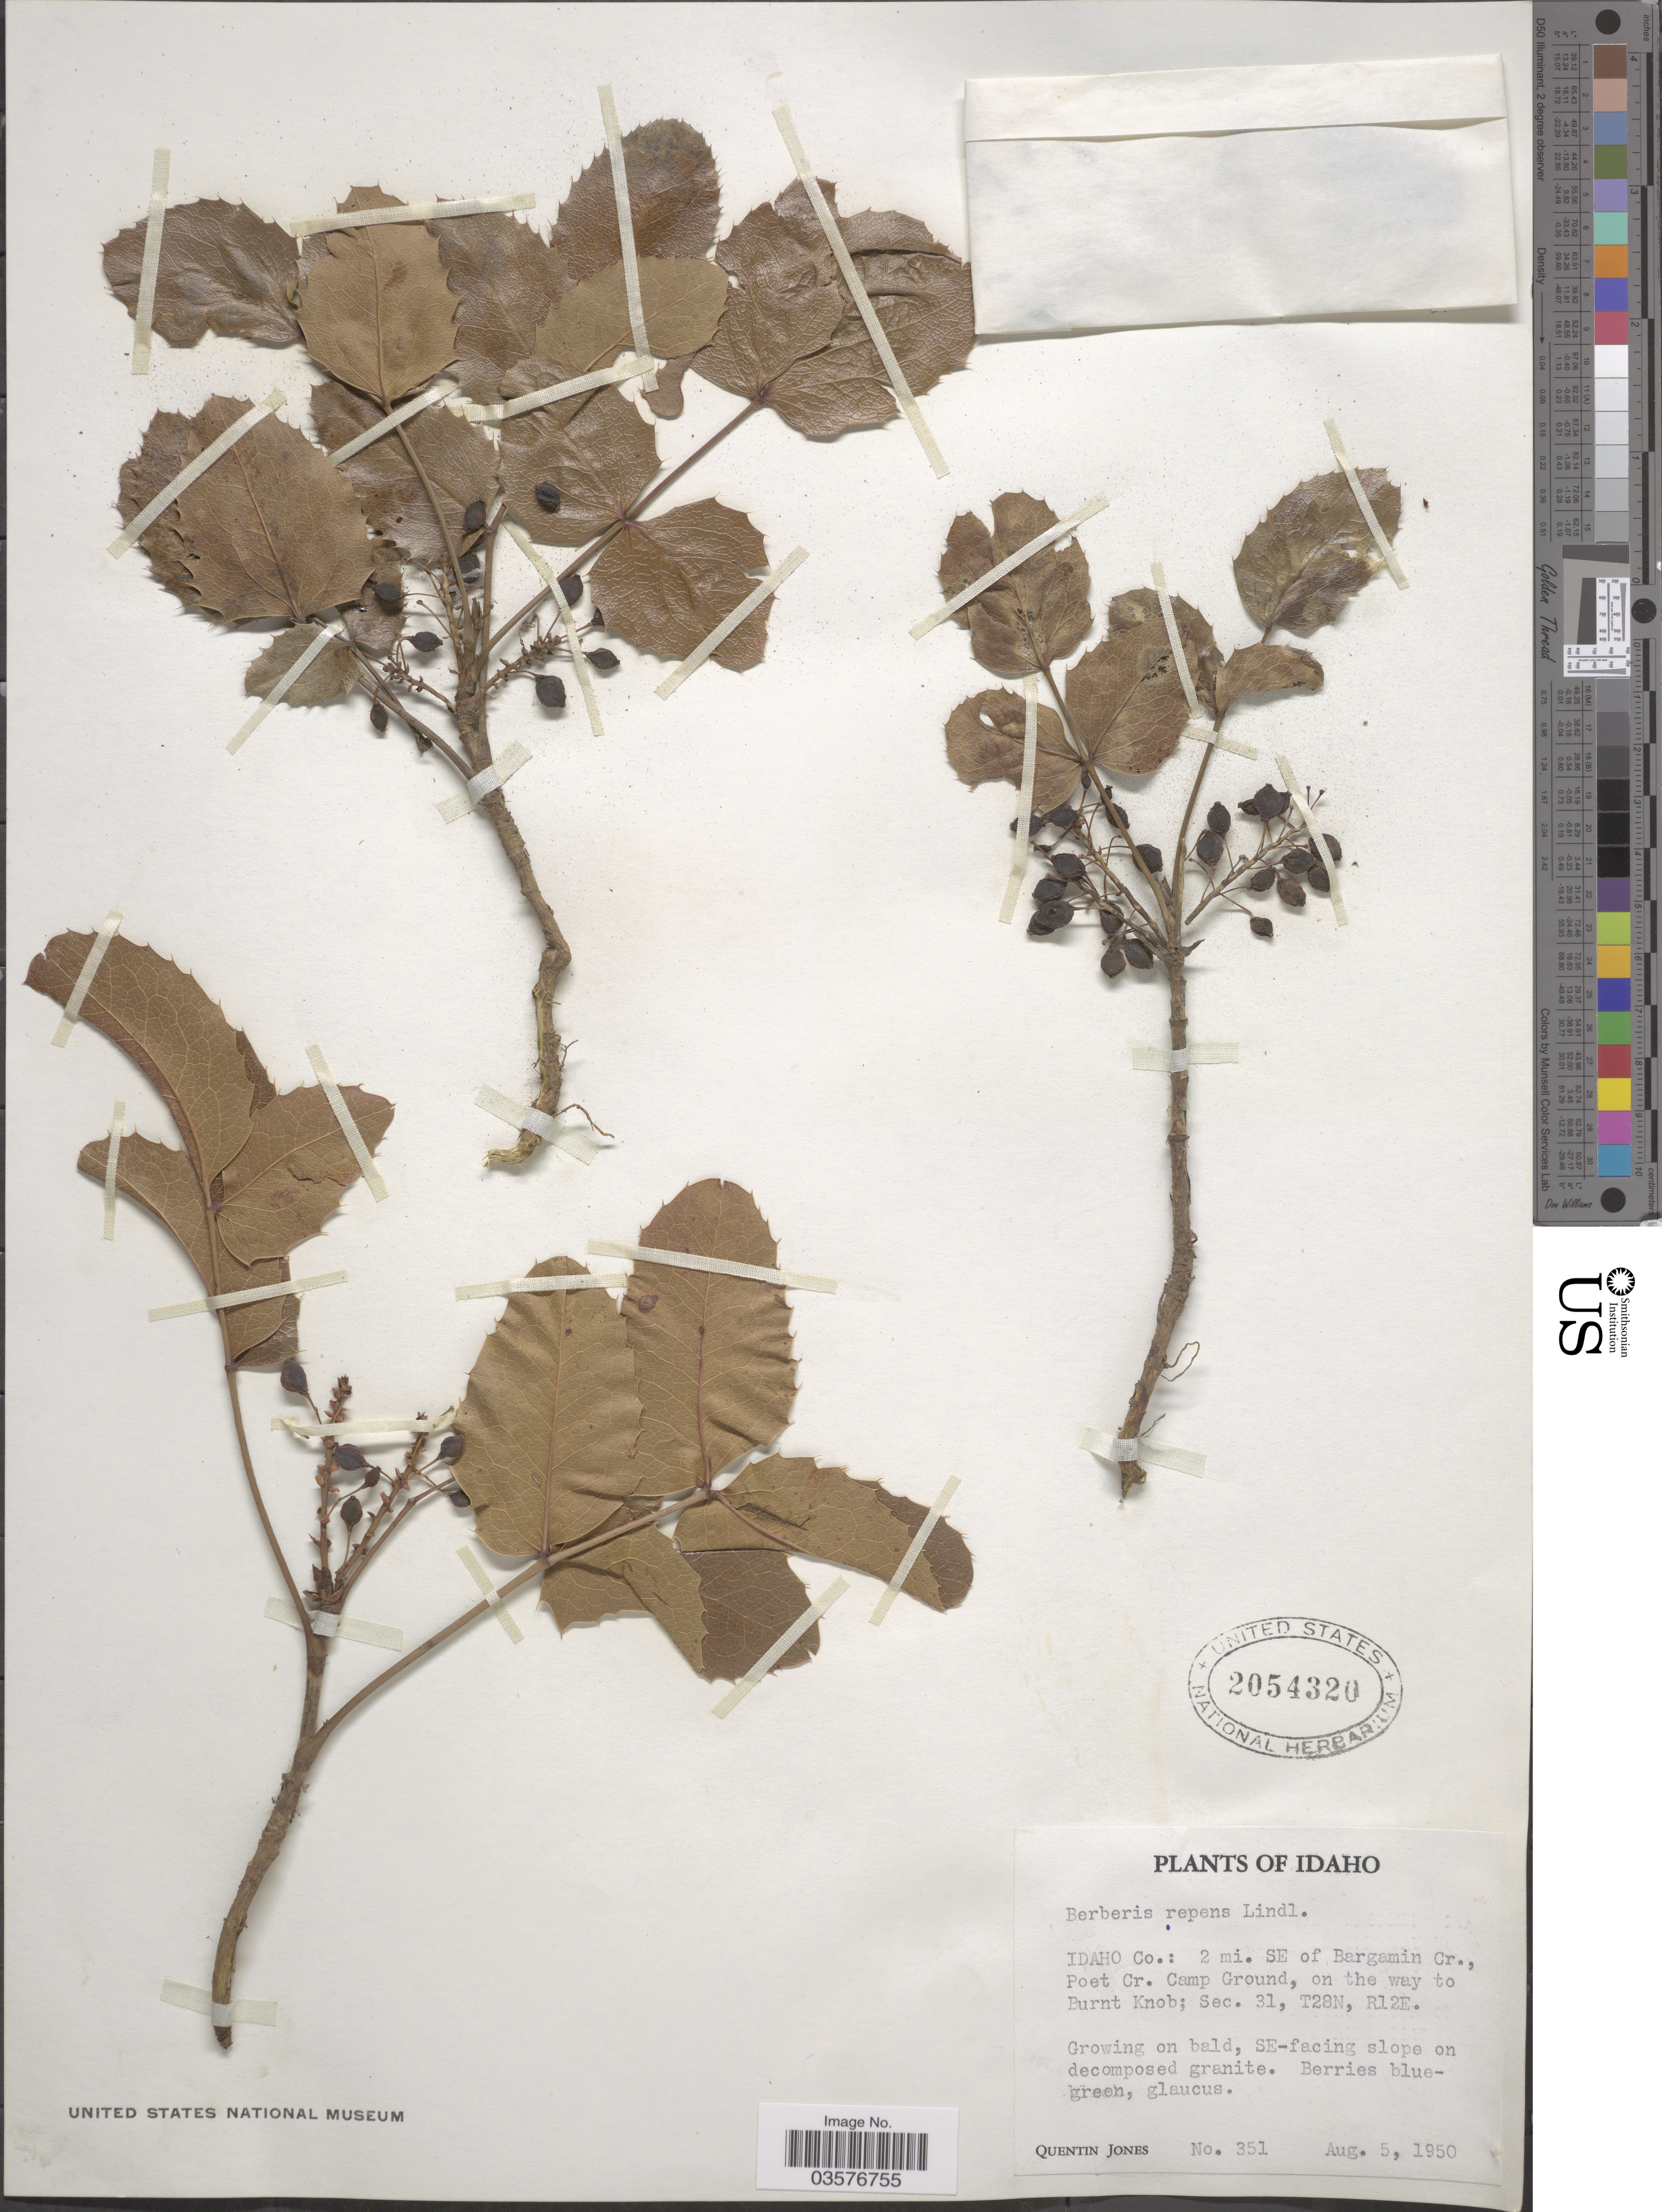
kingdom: Plantae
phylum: Tracheophyta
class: Magnoliopsida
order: Ranunculales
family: Berberidaceae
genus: Mahonia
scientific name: Mahonia repens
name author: (Lindl.) G. Don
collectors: Q. Jones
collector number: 351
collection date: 1950-08-05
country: United States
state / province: Idaho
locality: Idaho Co.: 2 mi. SE of Bargamin Cr., Poet Cr. Camp Ground, on the way to Burnt Knob; Sec. 31, T28N, R12E. Growing on bald, SE-facing slope on decomposed granite.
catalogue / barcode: US 2054320